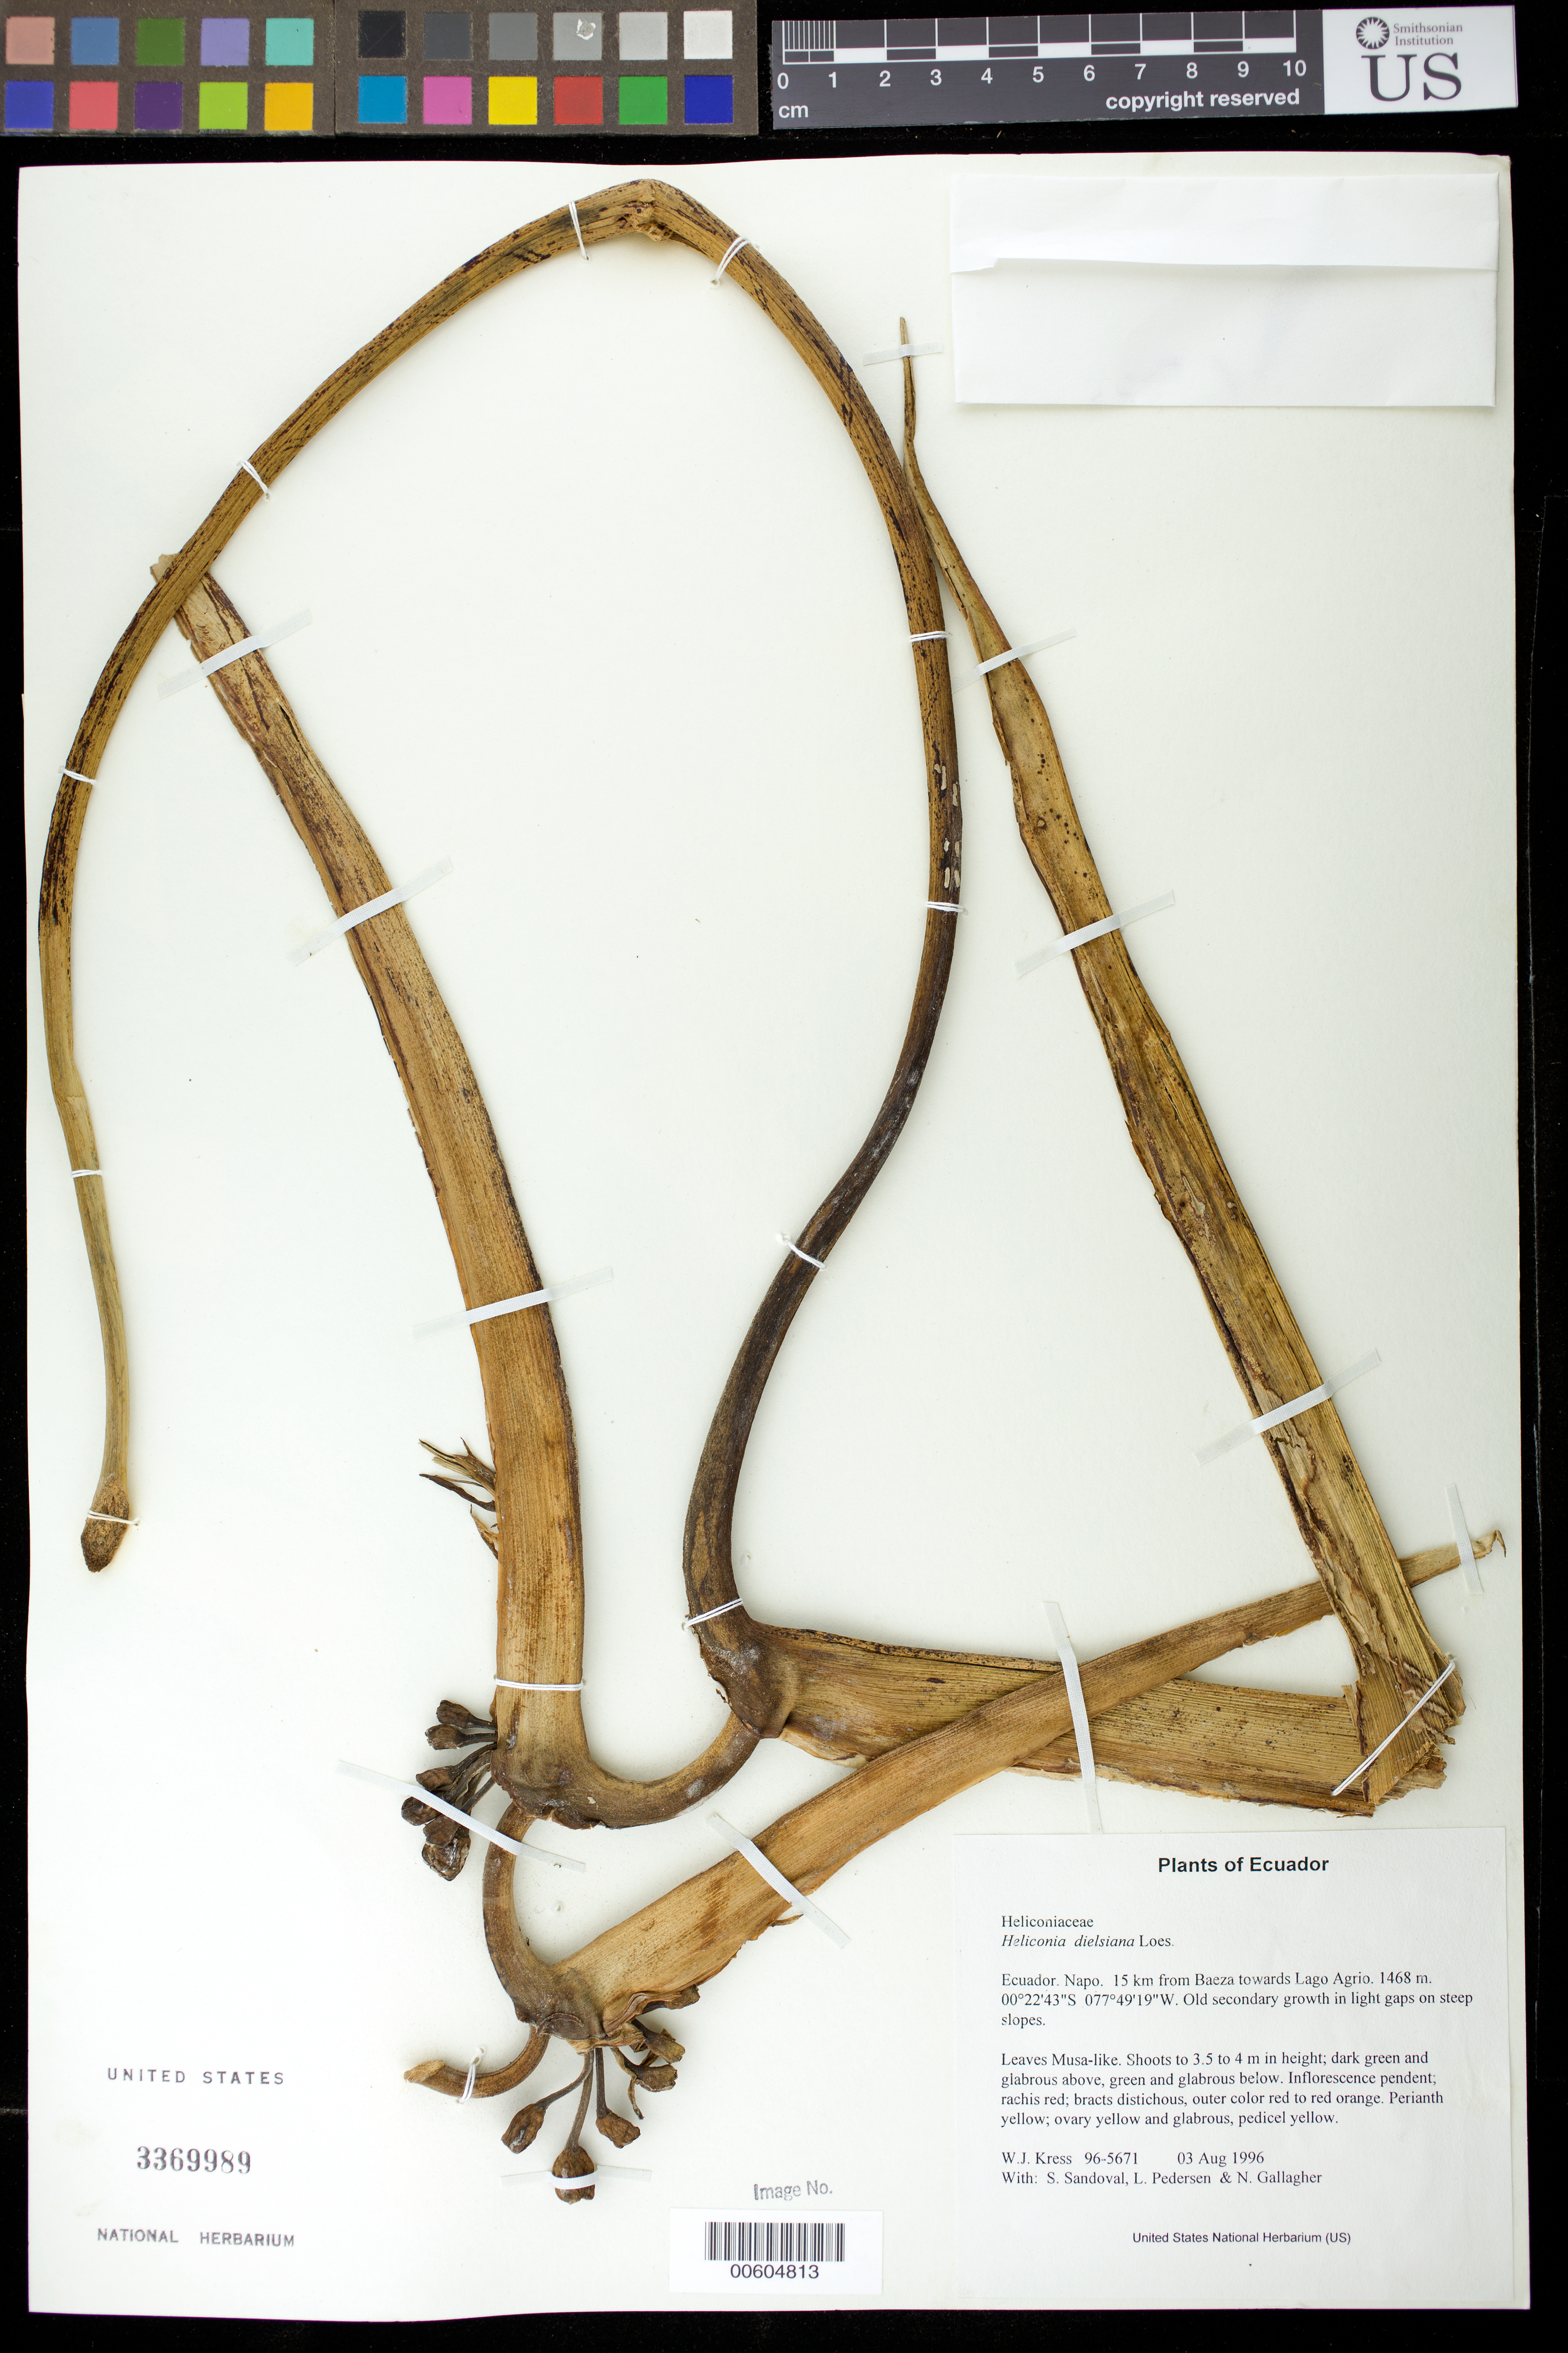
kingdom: Plantae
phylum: Tracheophyta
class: Liliopsida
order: Zingiberales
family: Heliconiaceae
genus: Heliconia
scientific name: Heliconia densiflora 'Fireflash'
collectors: W. J. Kress, S. Sandoval, L. Pedersen & N. L. Gallagher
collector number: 96-5671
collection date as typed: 03 Aug 1996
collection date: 1996-08-03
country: Ecuador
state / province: Napo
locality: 15 km from Baeza towards Lago Agrio.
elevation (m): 1468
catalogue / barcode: US 3369989